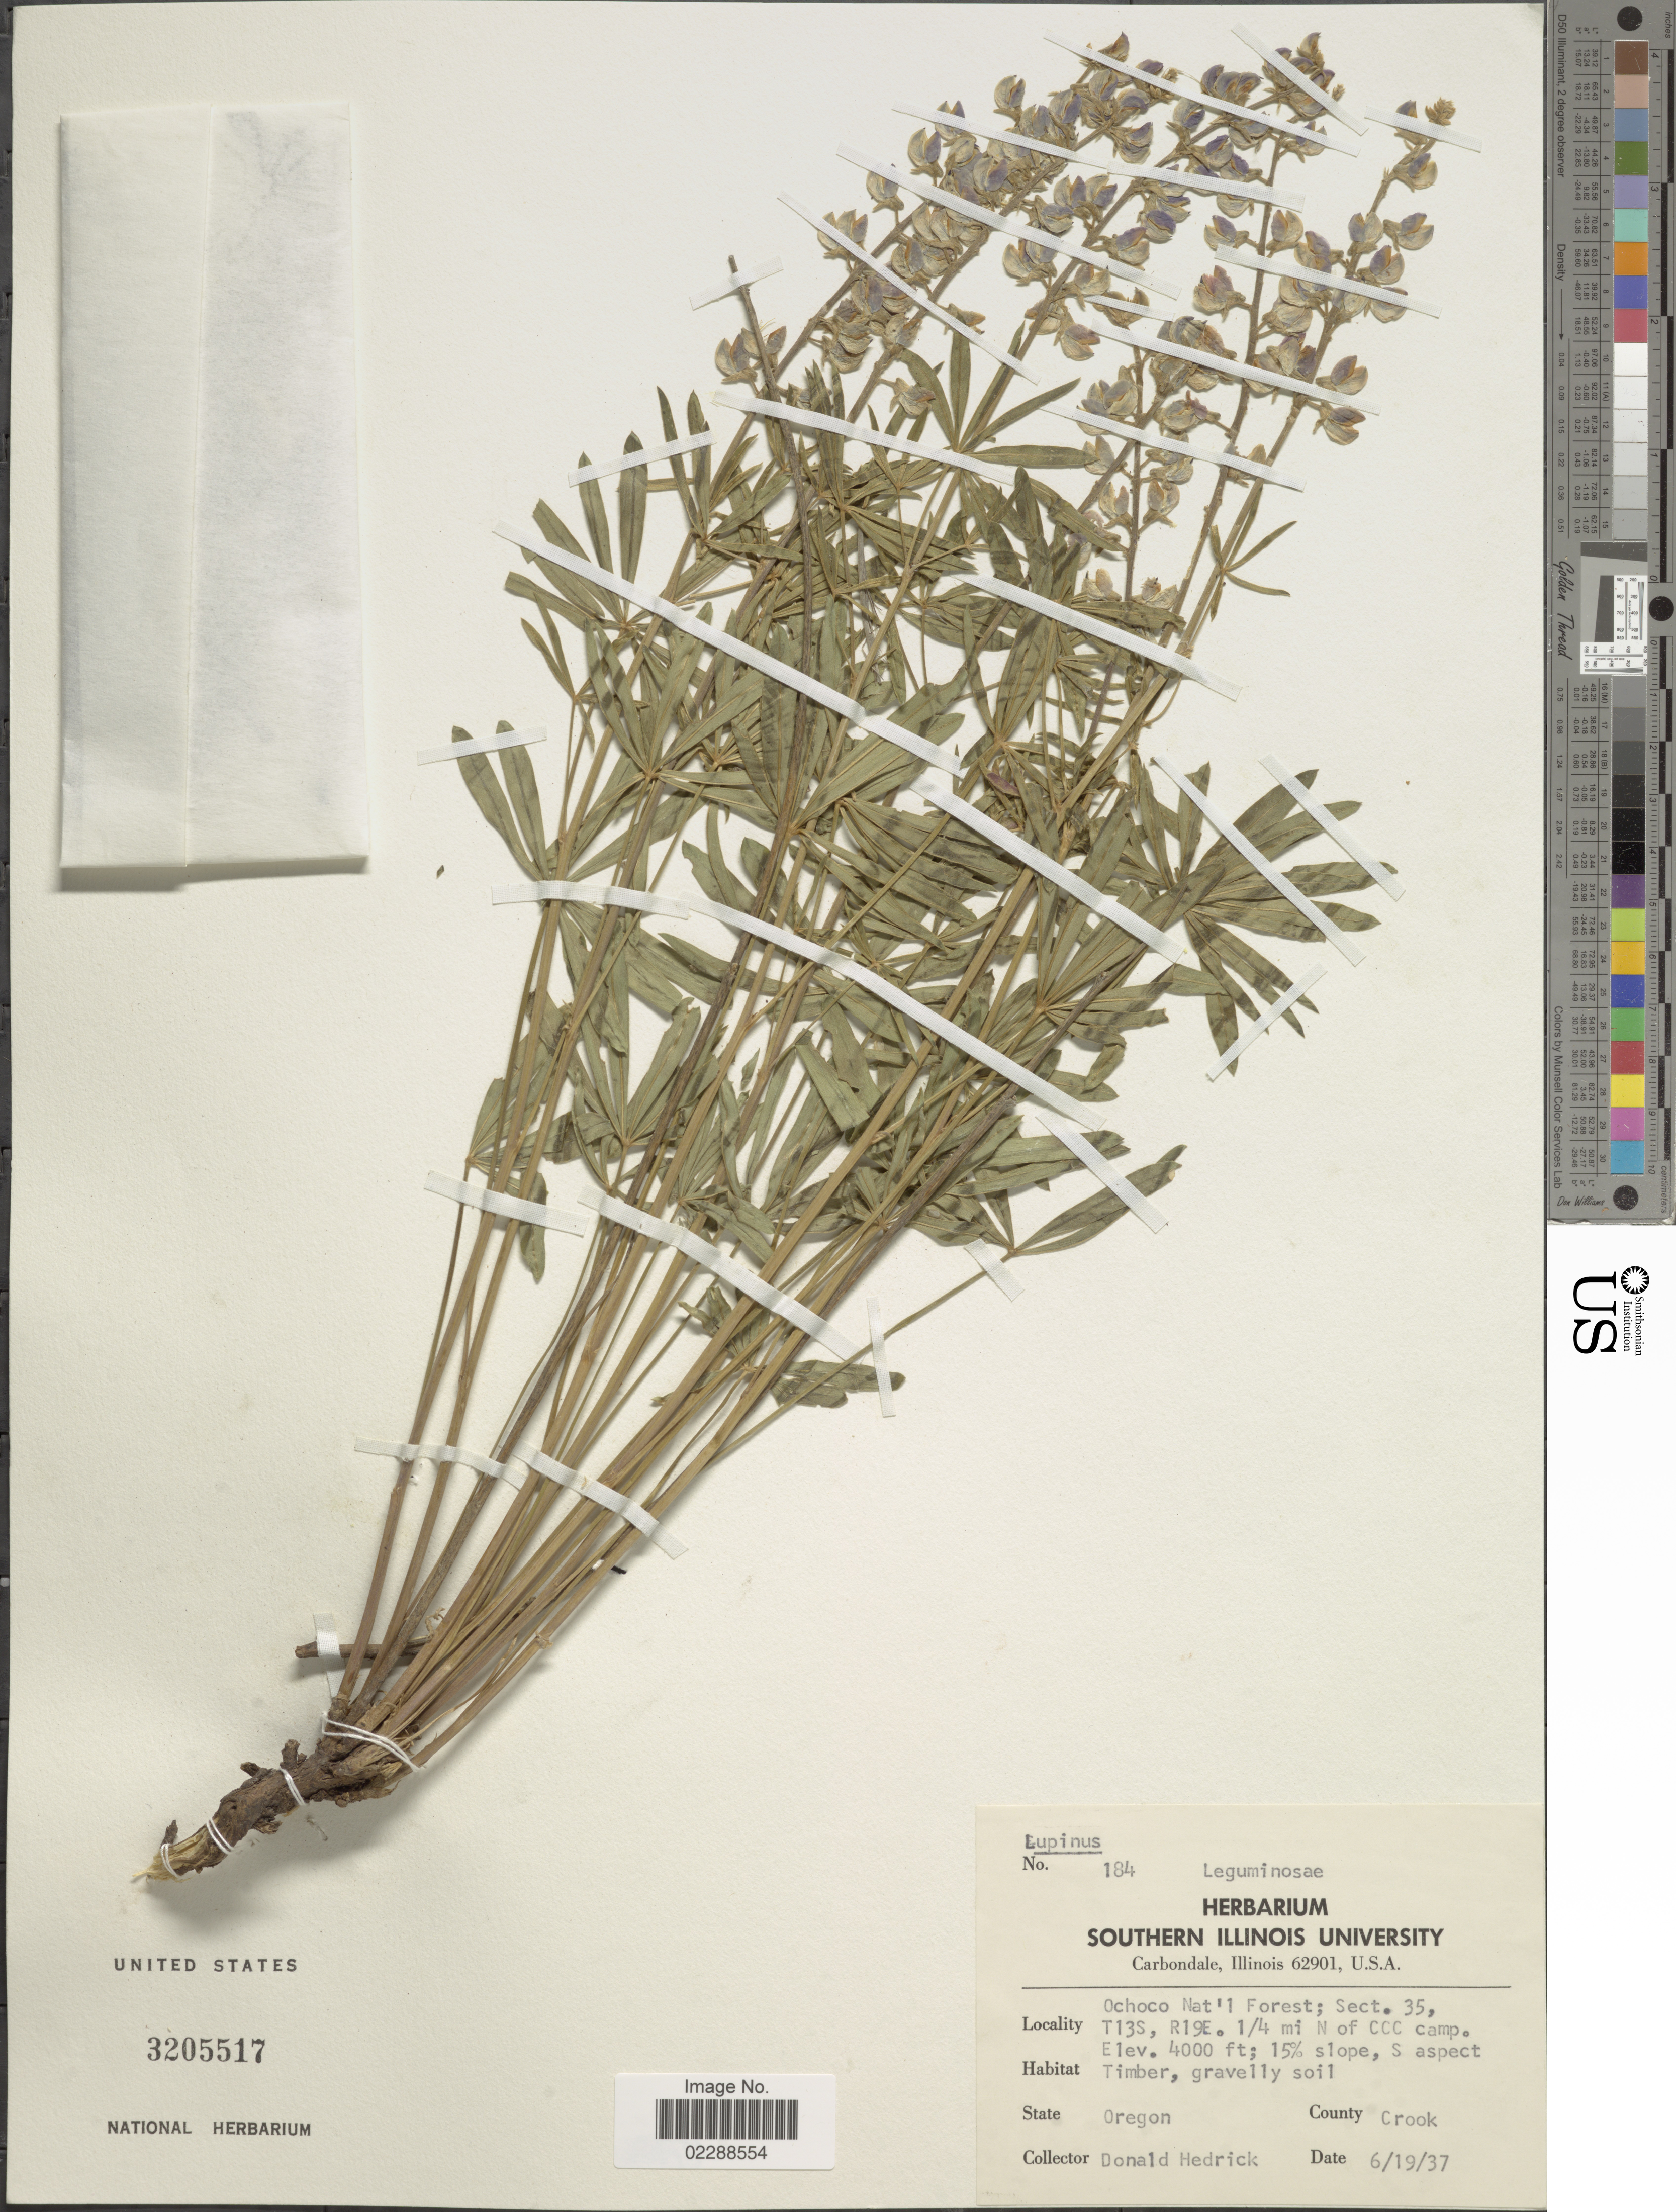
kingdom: Plantae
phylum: Tracheophyta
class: Magnoliopsida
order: Fabales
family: Fabaceae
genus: Lupinus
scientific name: Lupinus sp.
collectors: D. Hedrick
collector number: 184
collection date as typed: Transcribed d/m/y: 19/6/37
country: United States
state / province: Oregon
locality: State Oregon, County Crook, Ochoco Nat' l Forest Forest, Sect 35 T13S, R19E, ¼ mi N of CCC camp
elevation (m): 1219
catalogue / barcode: US 3205517